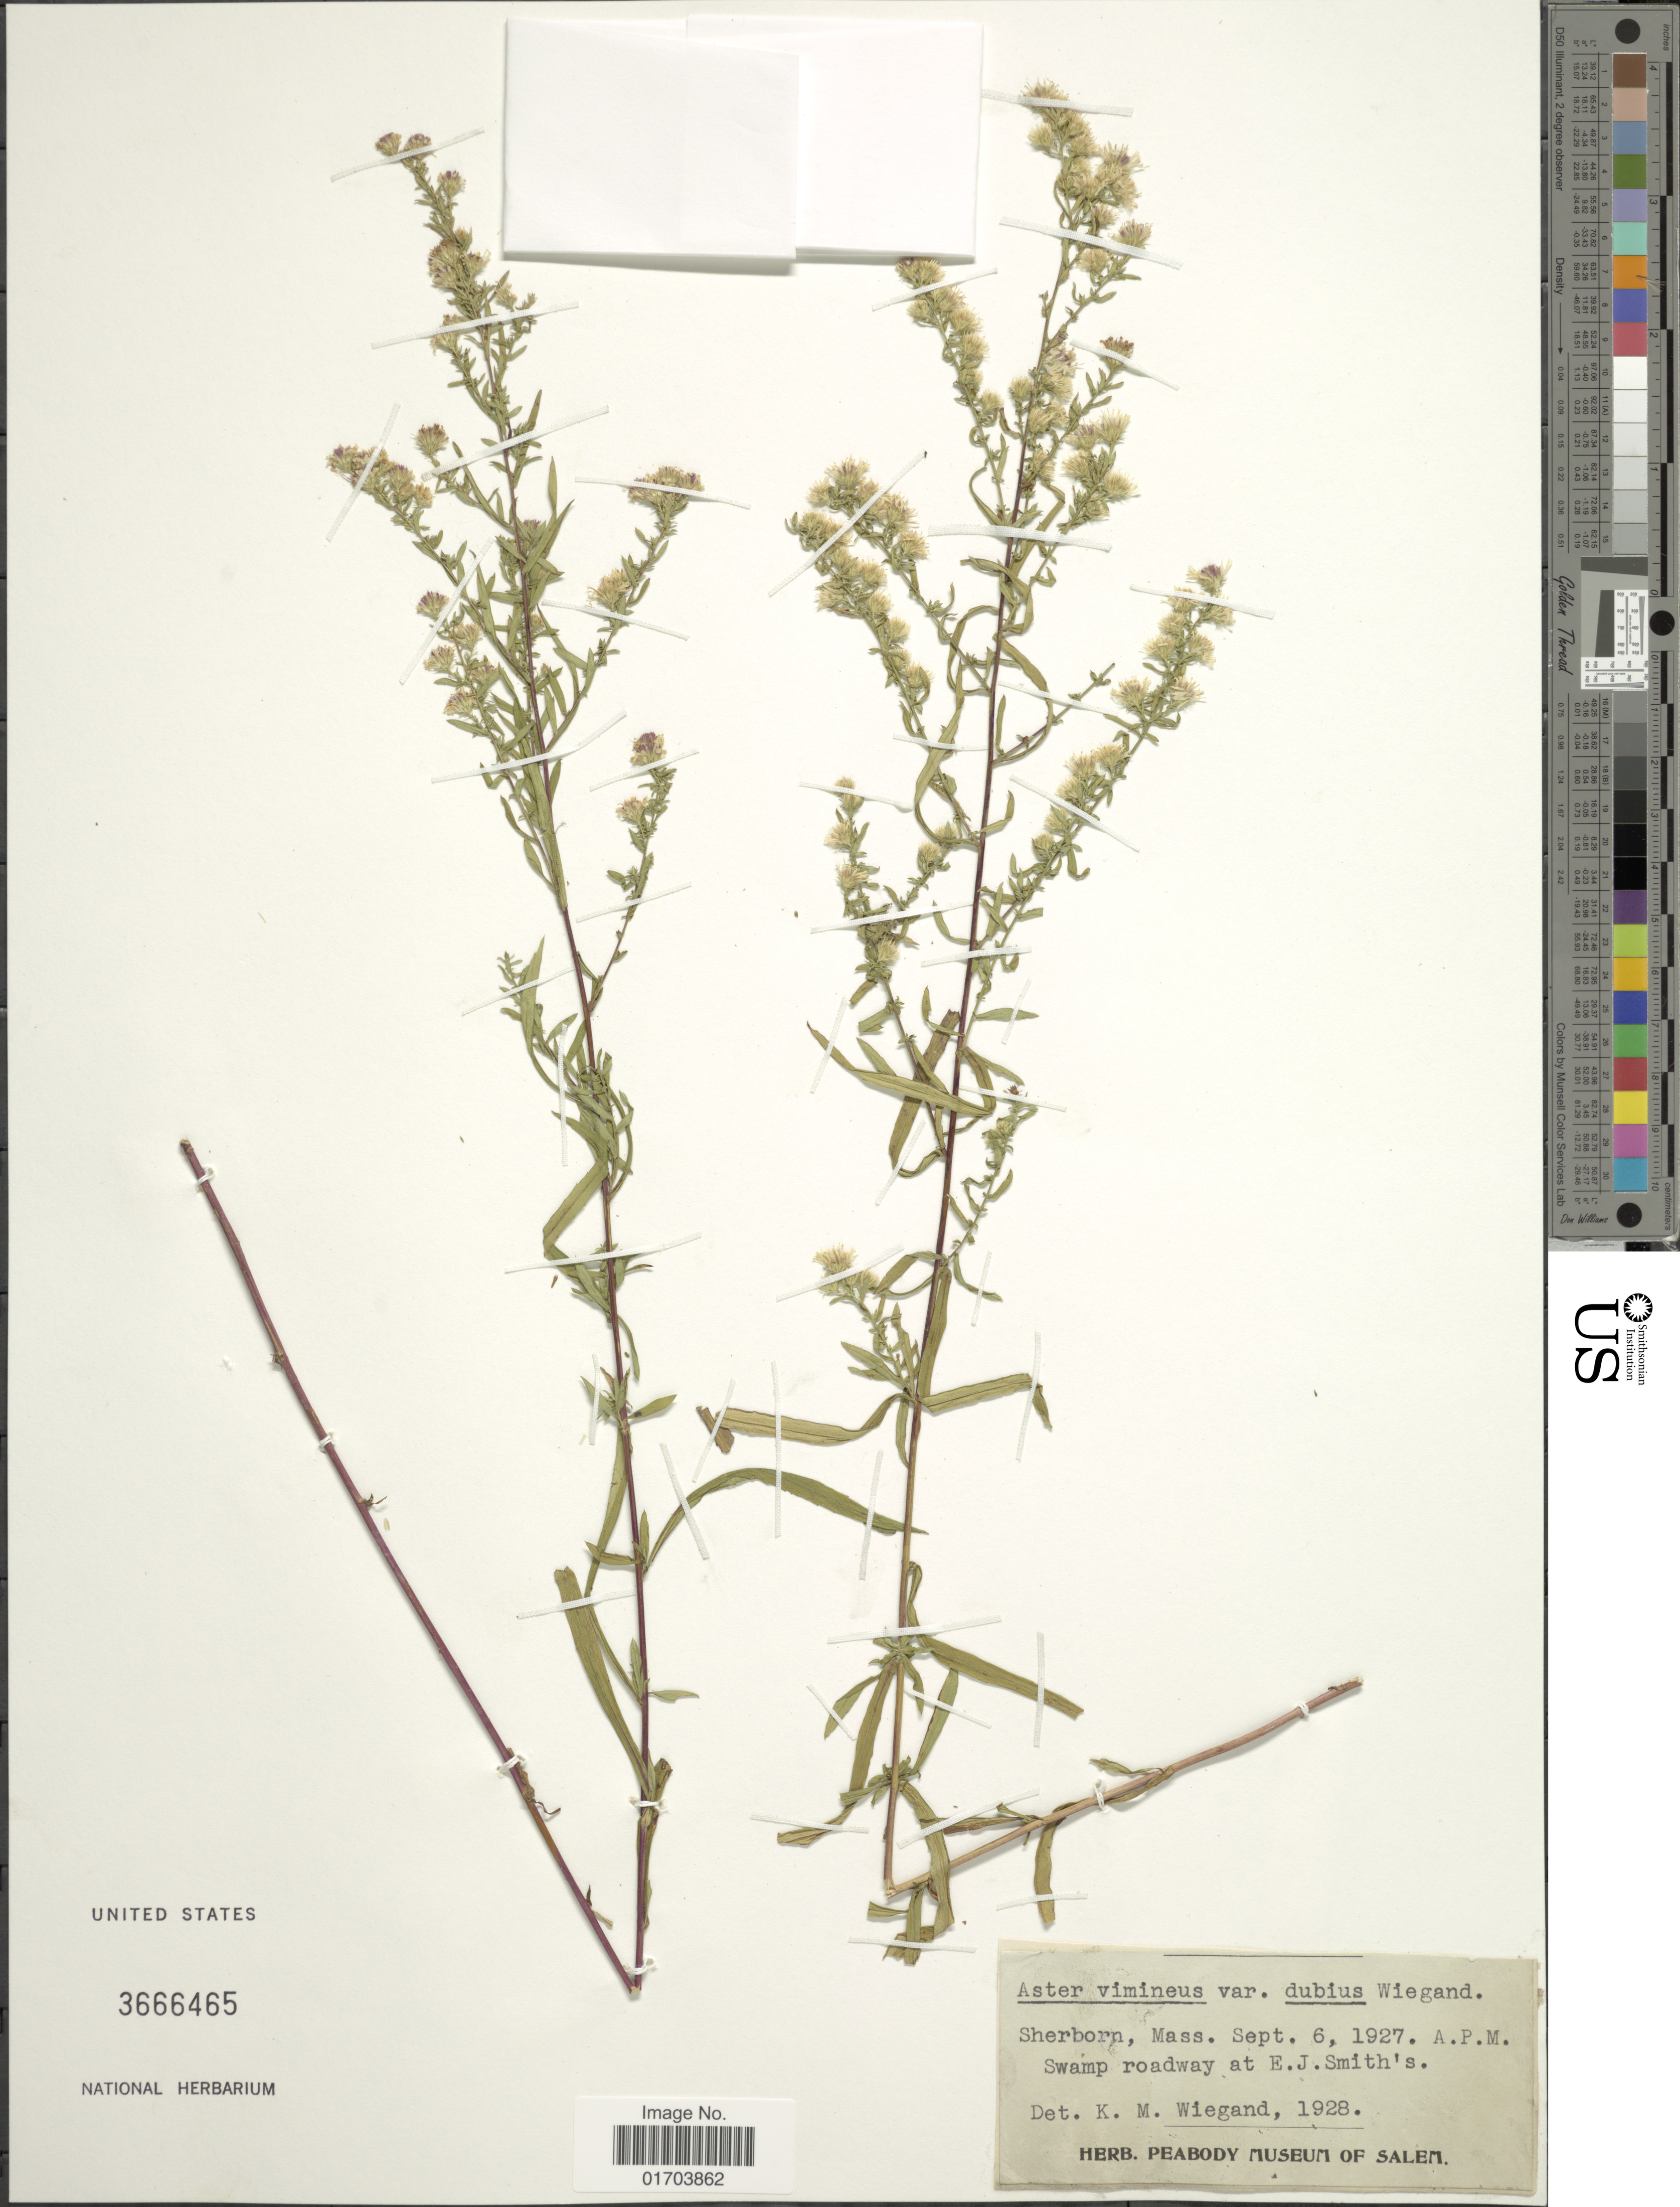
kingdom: Plantae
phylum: Tracheophyta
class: Magnoliopsida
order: Asterales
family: Asteraceae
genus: Symphyotrichum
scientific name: Symphyotrichum racemosum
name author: (Elliott) G.L. Nesom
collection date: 1927-09-06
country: United States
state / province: Massachusetts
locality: Sherborn, Swamp roadway at E.J. Smith's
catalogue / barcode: US 3666465